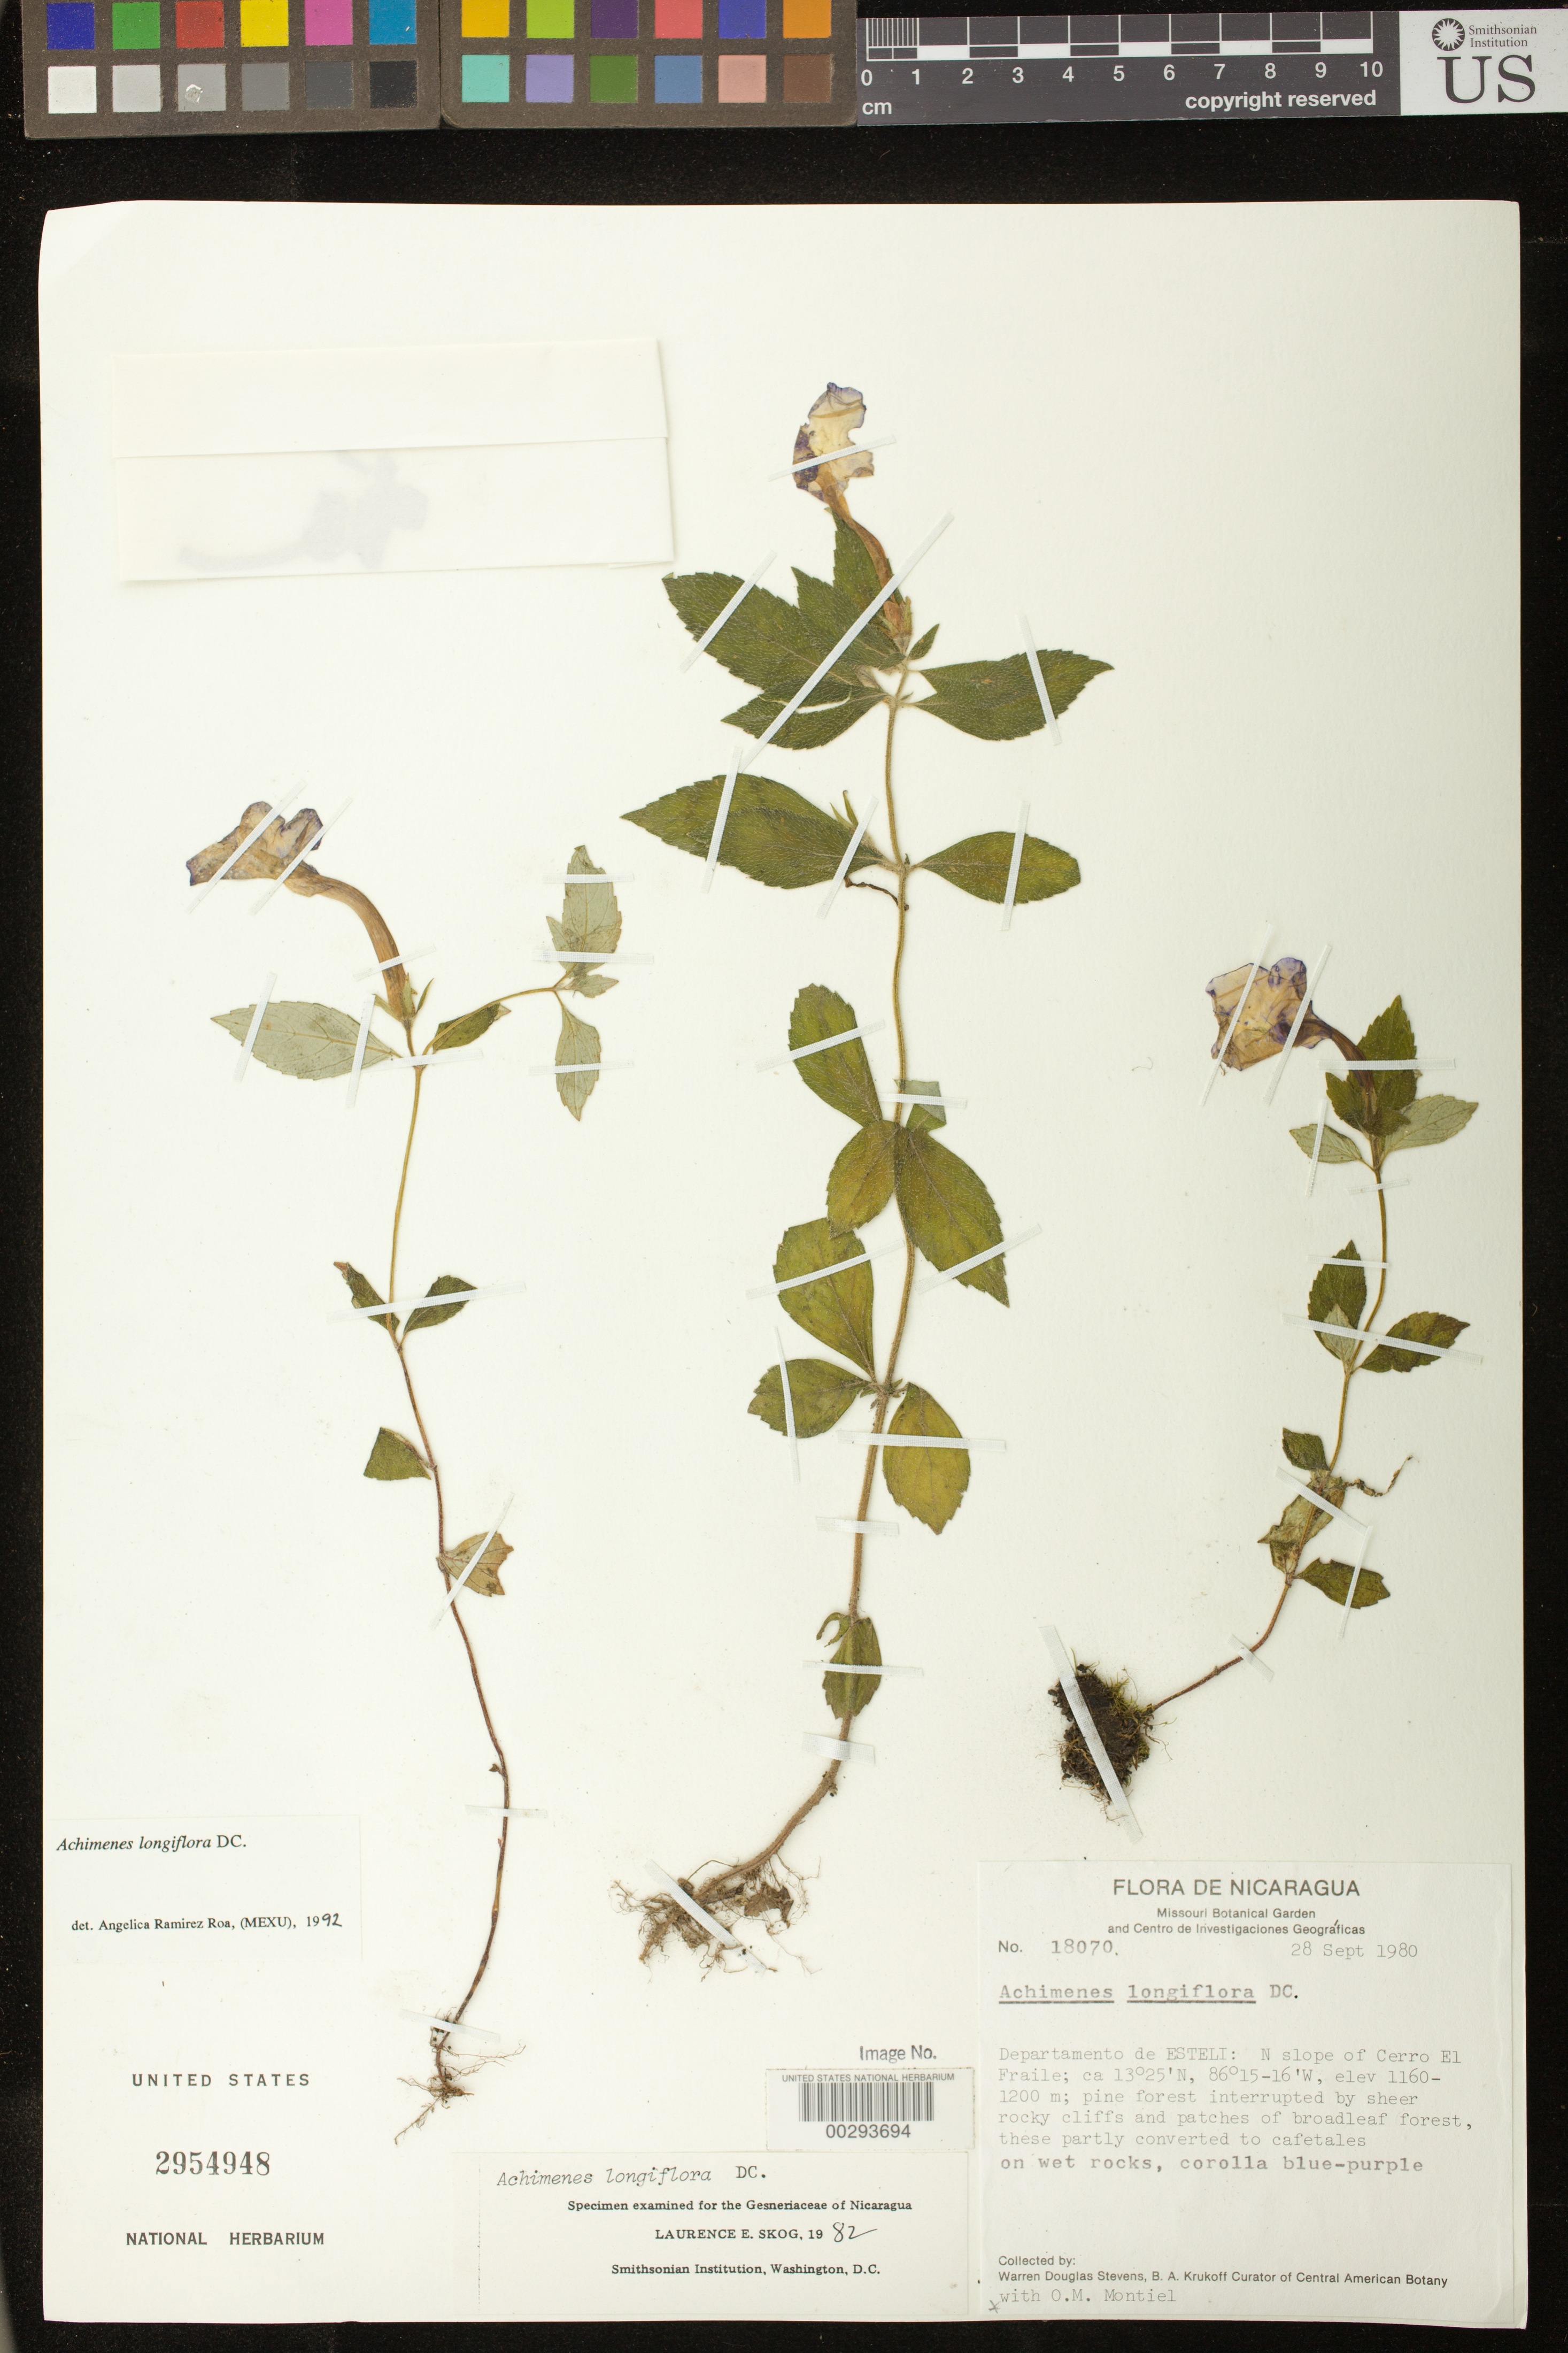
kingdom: Plantae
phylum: Tracheophyta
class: Magnoliopsida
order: Lamiales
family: Gesneriaceae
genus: Achimenes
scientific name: Achimenes longiflora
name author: DC.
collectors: W. D. Stevens & O. Montiel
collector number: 18070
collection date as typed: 28 Sep 1980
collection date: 1980-09-28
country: Nicaragua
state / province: Esteli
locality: N slope of Cerro El Fraile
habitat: Pine forest interrupted by sheer rocky cliffs and patches of broadleaf ...on wet rocks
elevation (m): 1160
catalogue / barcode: US 2954948